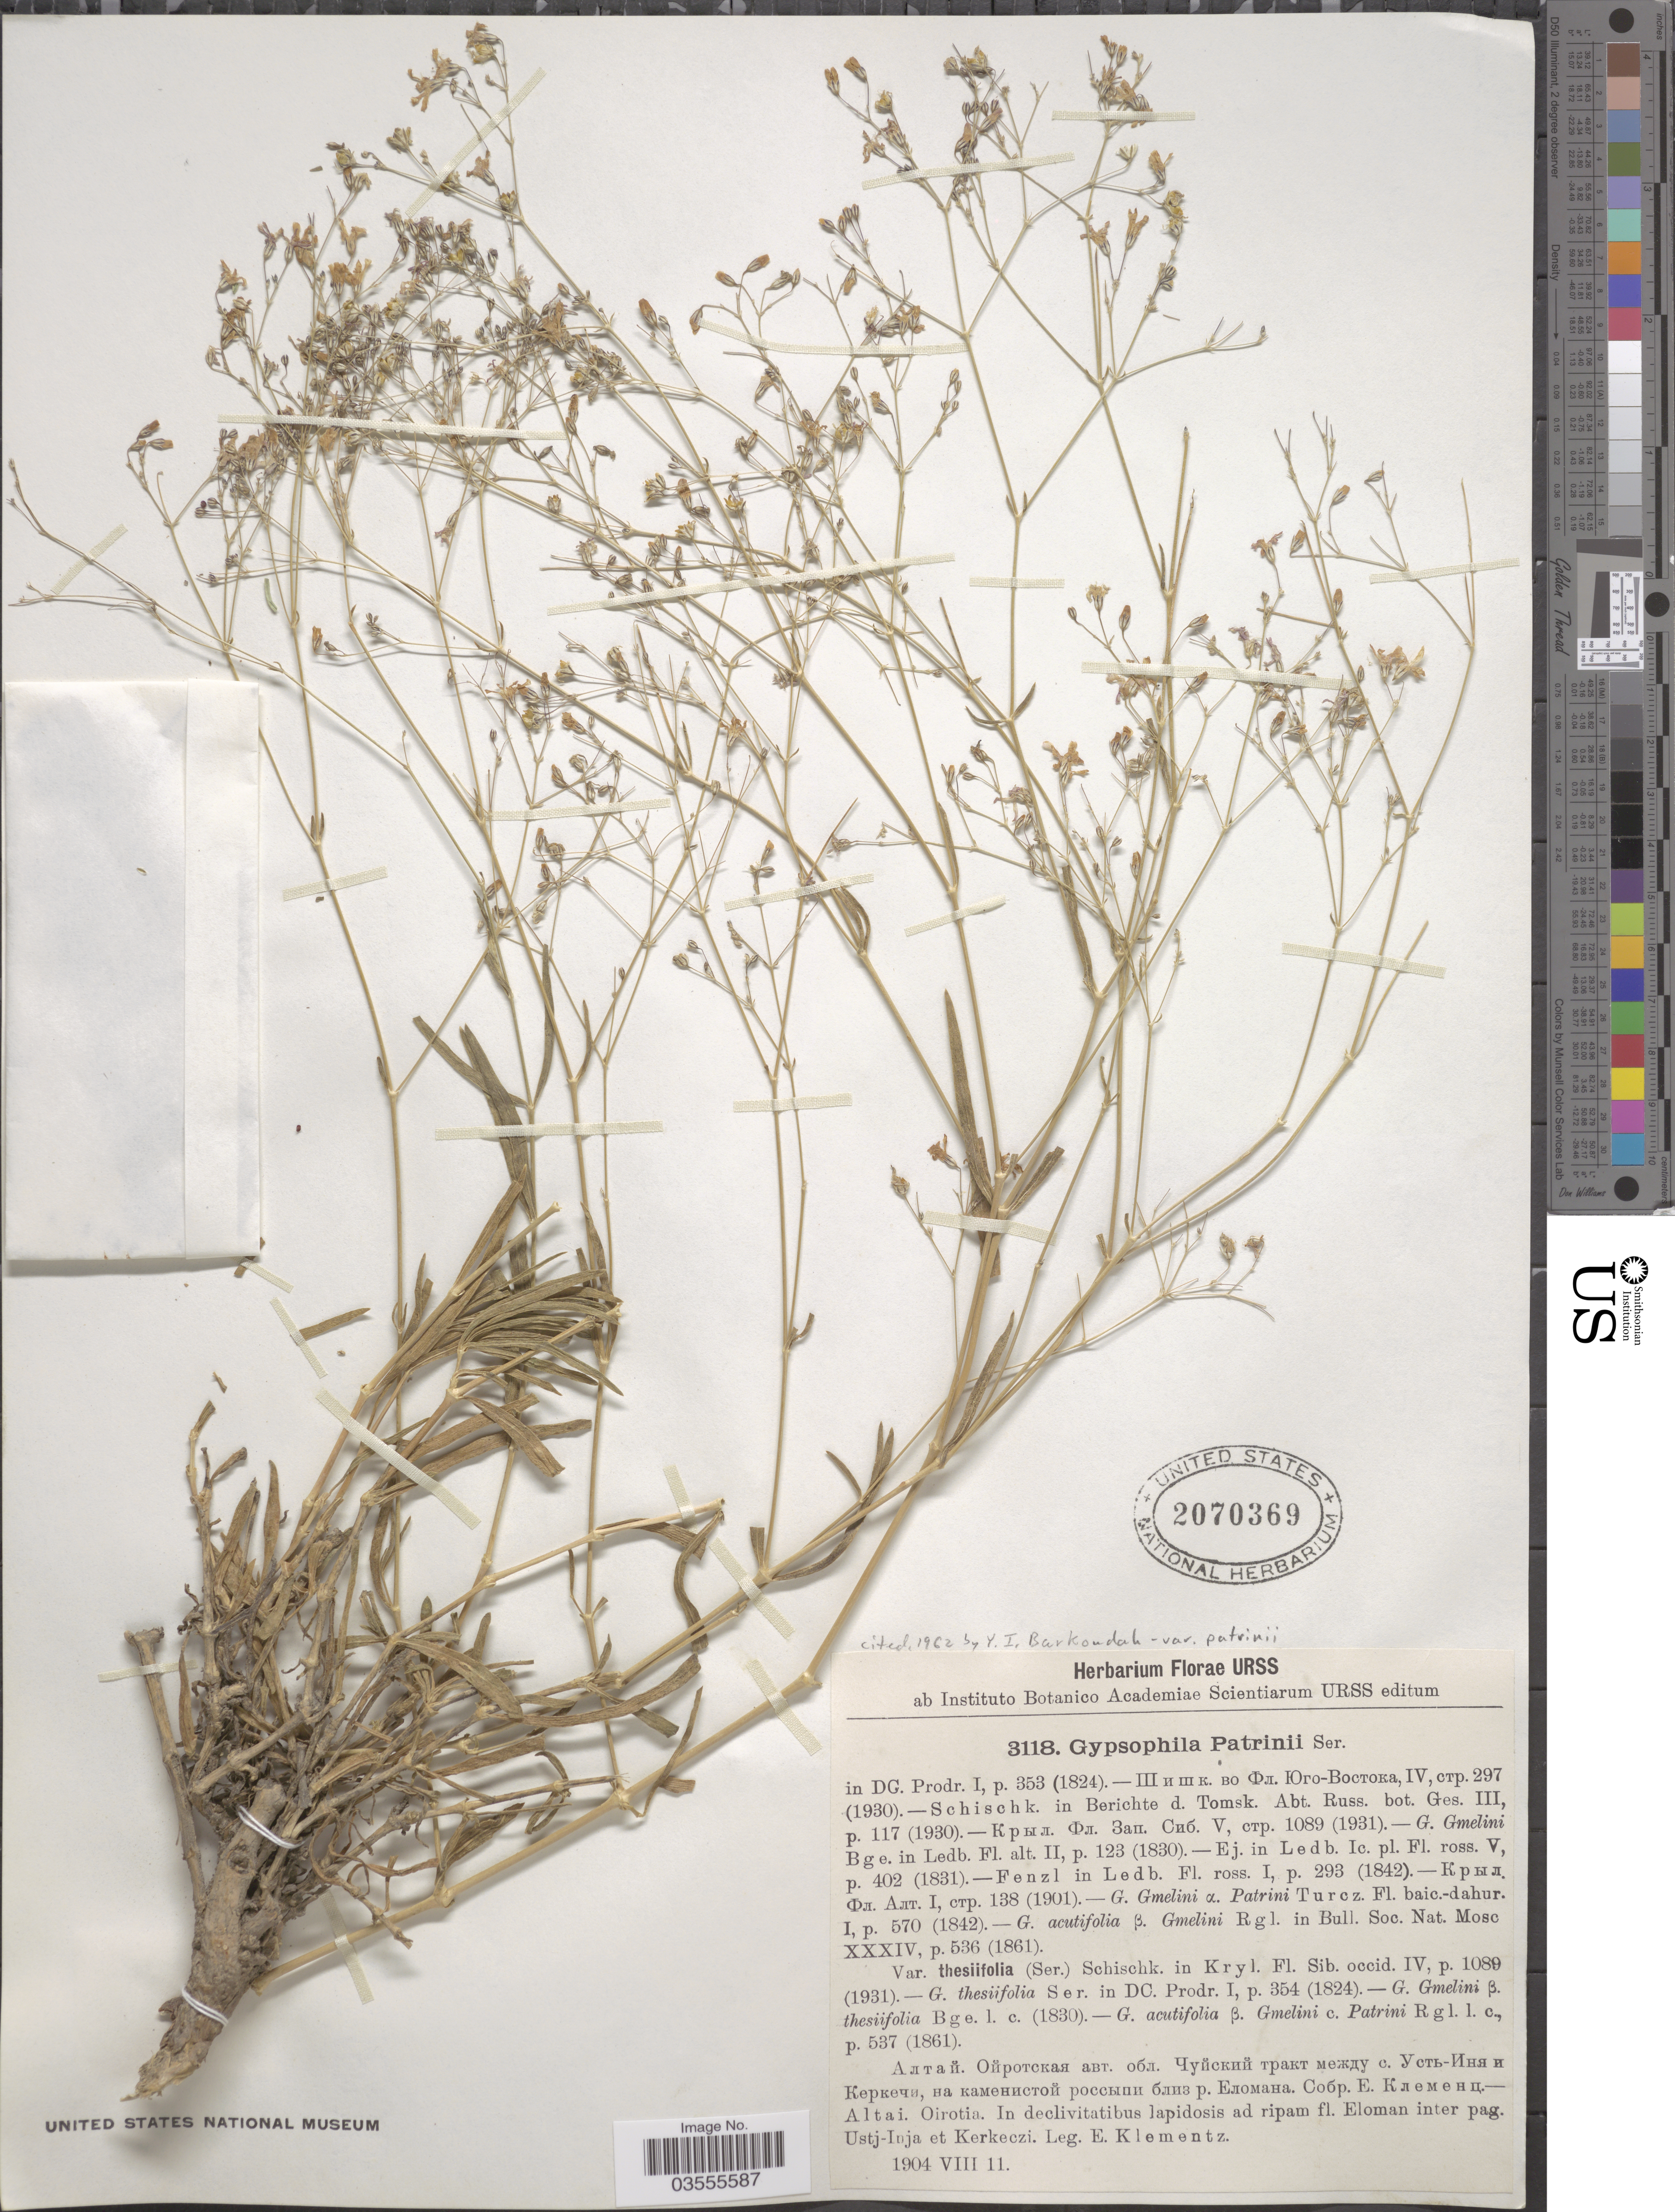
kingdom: Plantae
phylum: Tracheophyta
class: Magnoliopsida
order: Caryophyllales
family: Caryophyllaceae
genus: Gypsophila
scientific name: Gypsophila patrinii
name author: Ser.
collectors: E. Klementz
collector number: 3118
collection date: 1904-08-11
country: Russian Federation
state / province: Altai Republic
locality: Altai. Oirotia. In declivitatibus lapidosis ad ripam fl. Eloman inter pag. Ustj-Inja et Kerkeczi.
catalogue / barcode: US 2070369